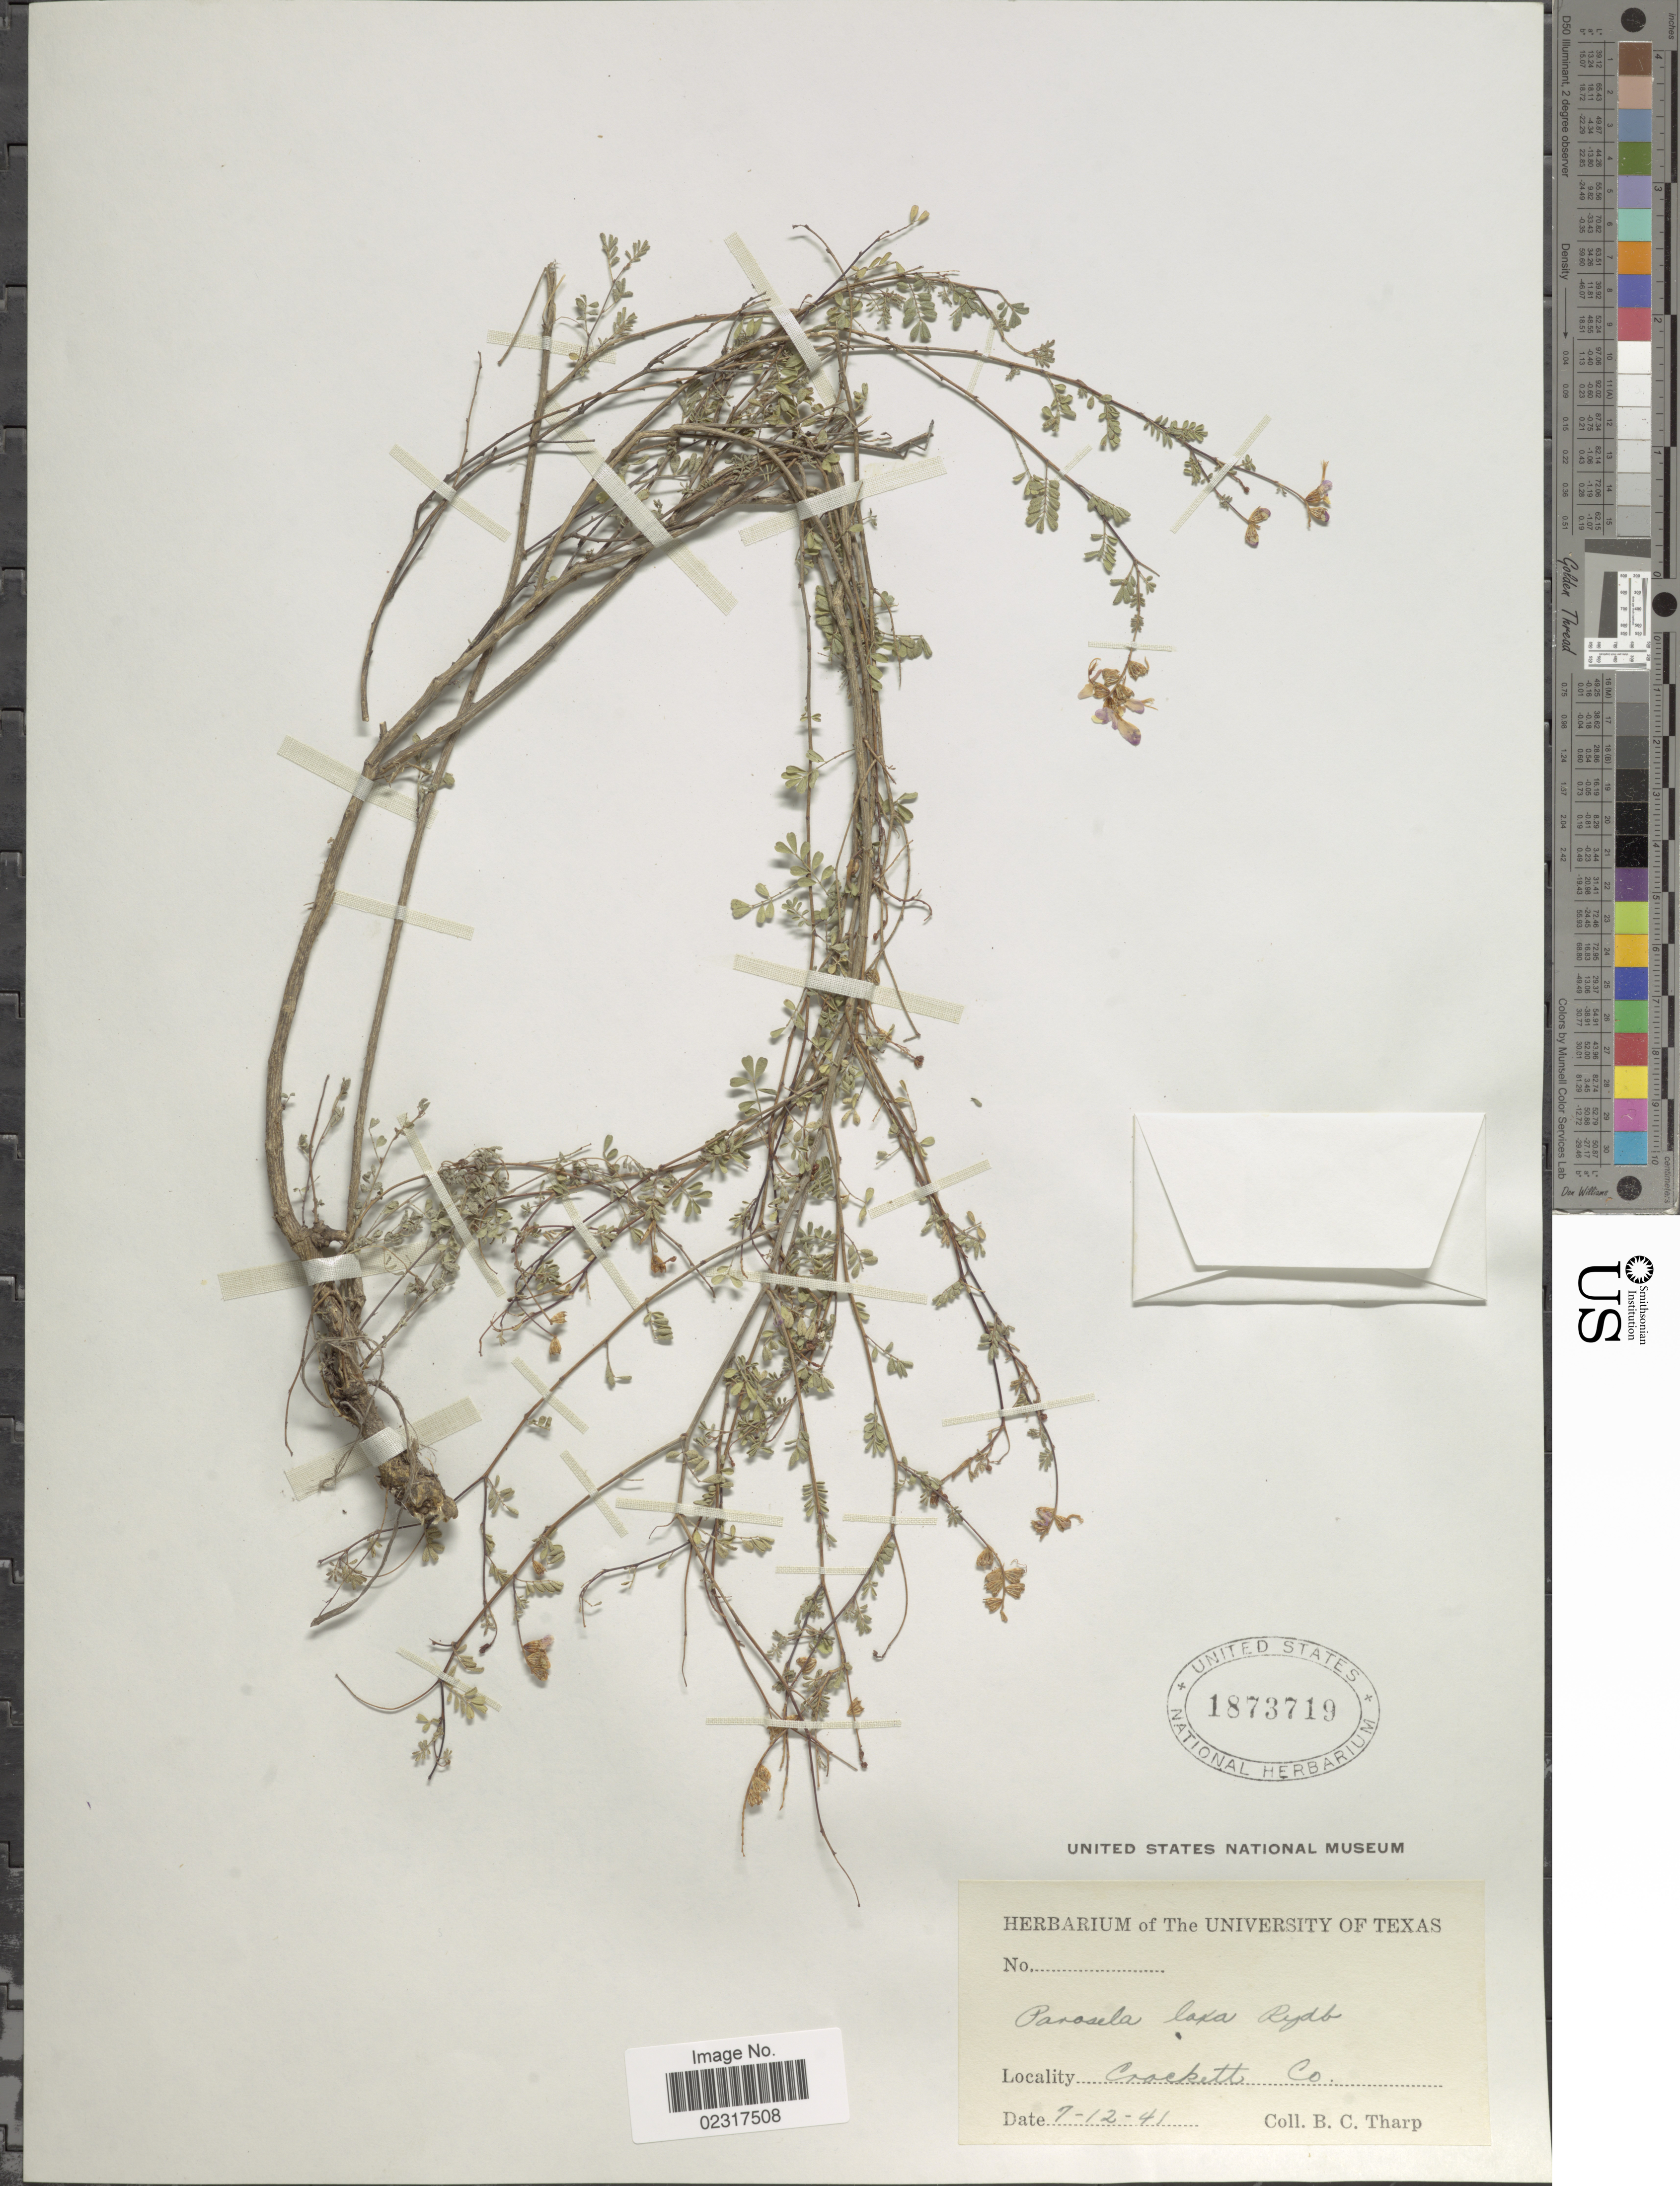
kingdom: Plantae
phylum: Tracheophyta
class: Magnoliopsida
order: Fabales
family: Fabaceae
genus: Dalea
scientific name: Dalea frutescens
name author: A. Gray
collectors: B. C. Tharp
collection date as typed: Transcribed d/m/y: 12/7/41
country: United States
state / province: Texas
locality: Crockett Co.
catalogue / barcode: US 1873719